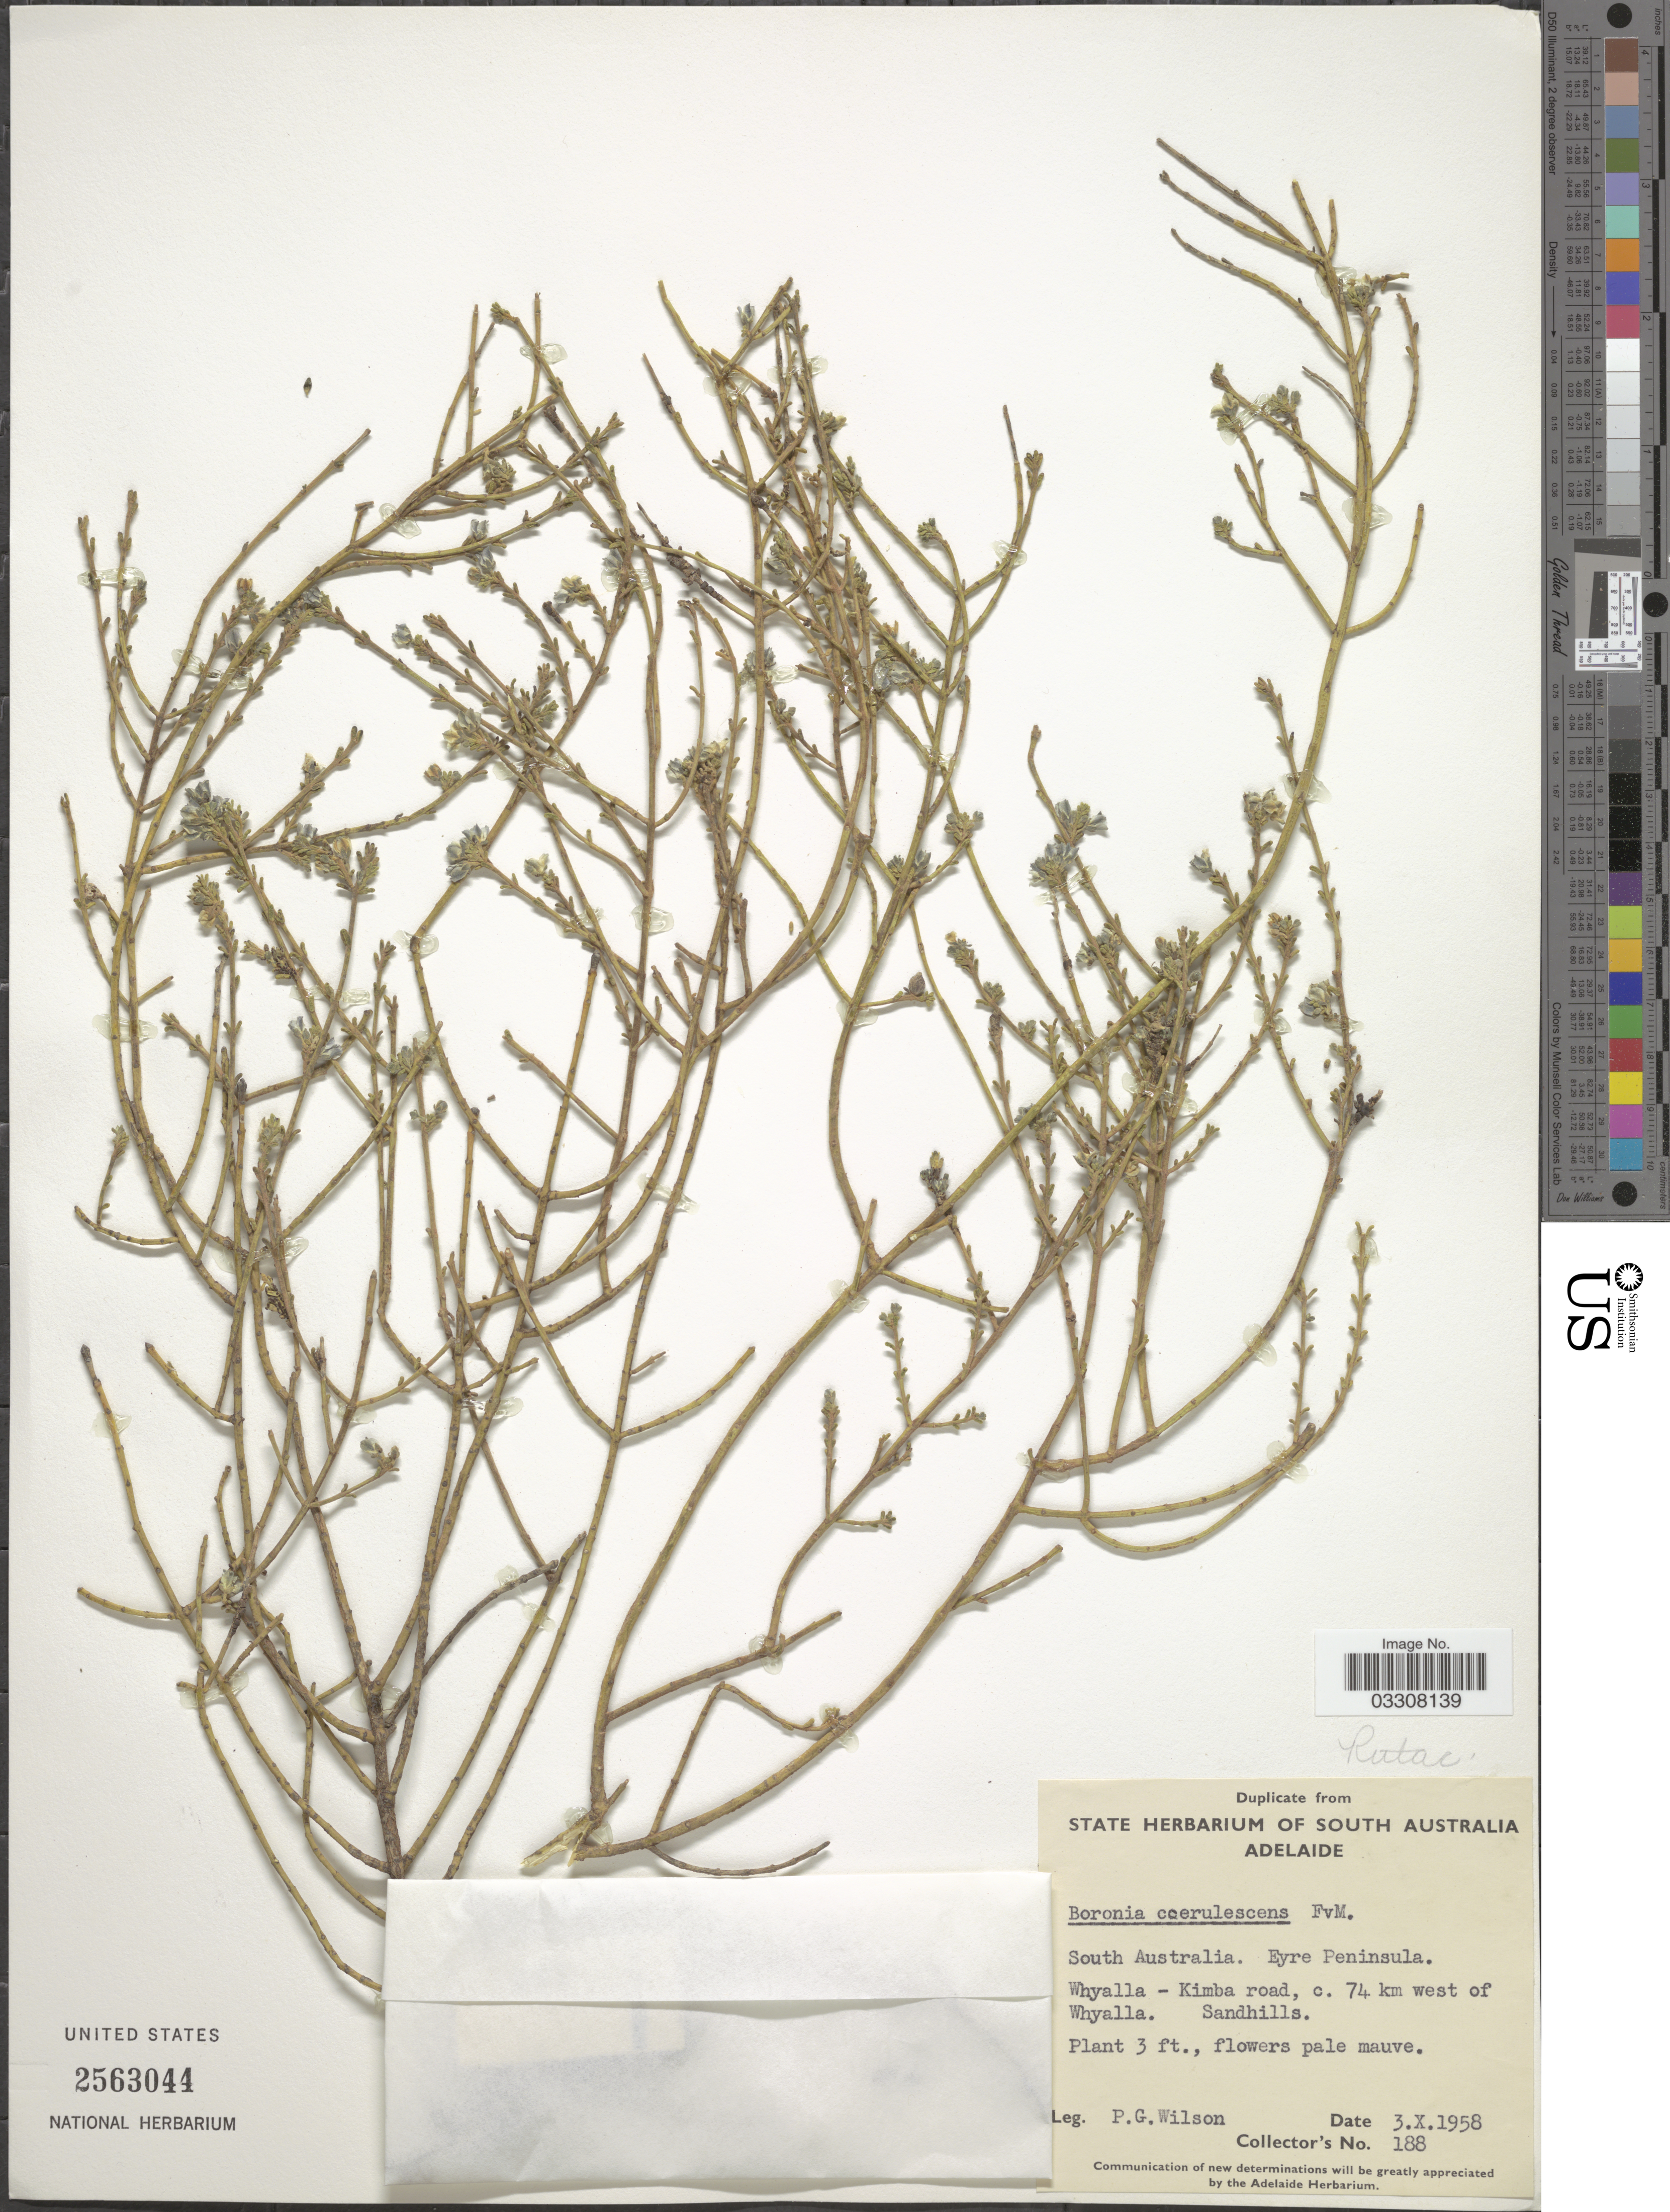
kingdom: Plantae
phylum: Tracheophyta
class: Magnoliopsida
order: Sapindales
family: Rutaceae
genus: Cyanothamnus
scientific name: Cyanothamnus coerulescens subsp. coerulescens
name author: (F. Muell.) Duretto & Heslewood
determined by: Strong, Mark T., (BOT), Smithsonian Institution - National Museum of Natural History (UNITED STATES)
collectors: P. G. Wilson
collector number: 188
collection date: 1958-10-03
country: Australia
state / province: South Australia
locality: Eyre Peninsula. Whyalla - Kimba road, c. 74 km west of Whyalla. Sandhills.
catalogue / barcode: US 2563044